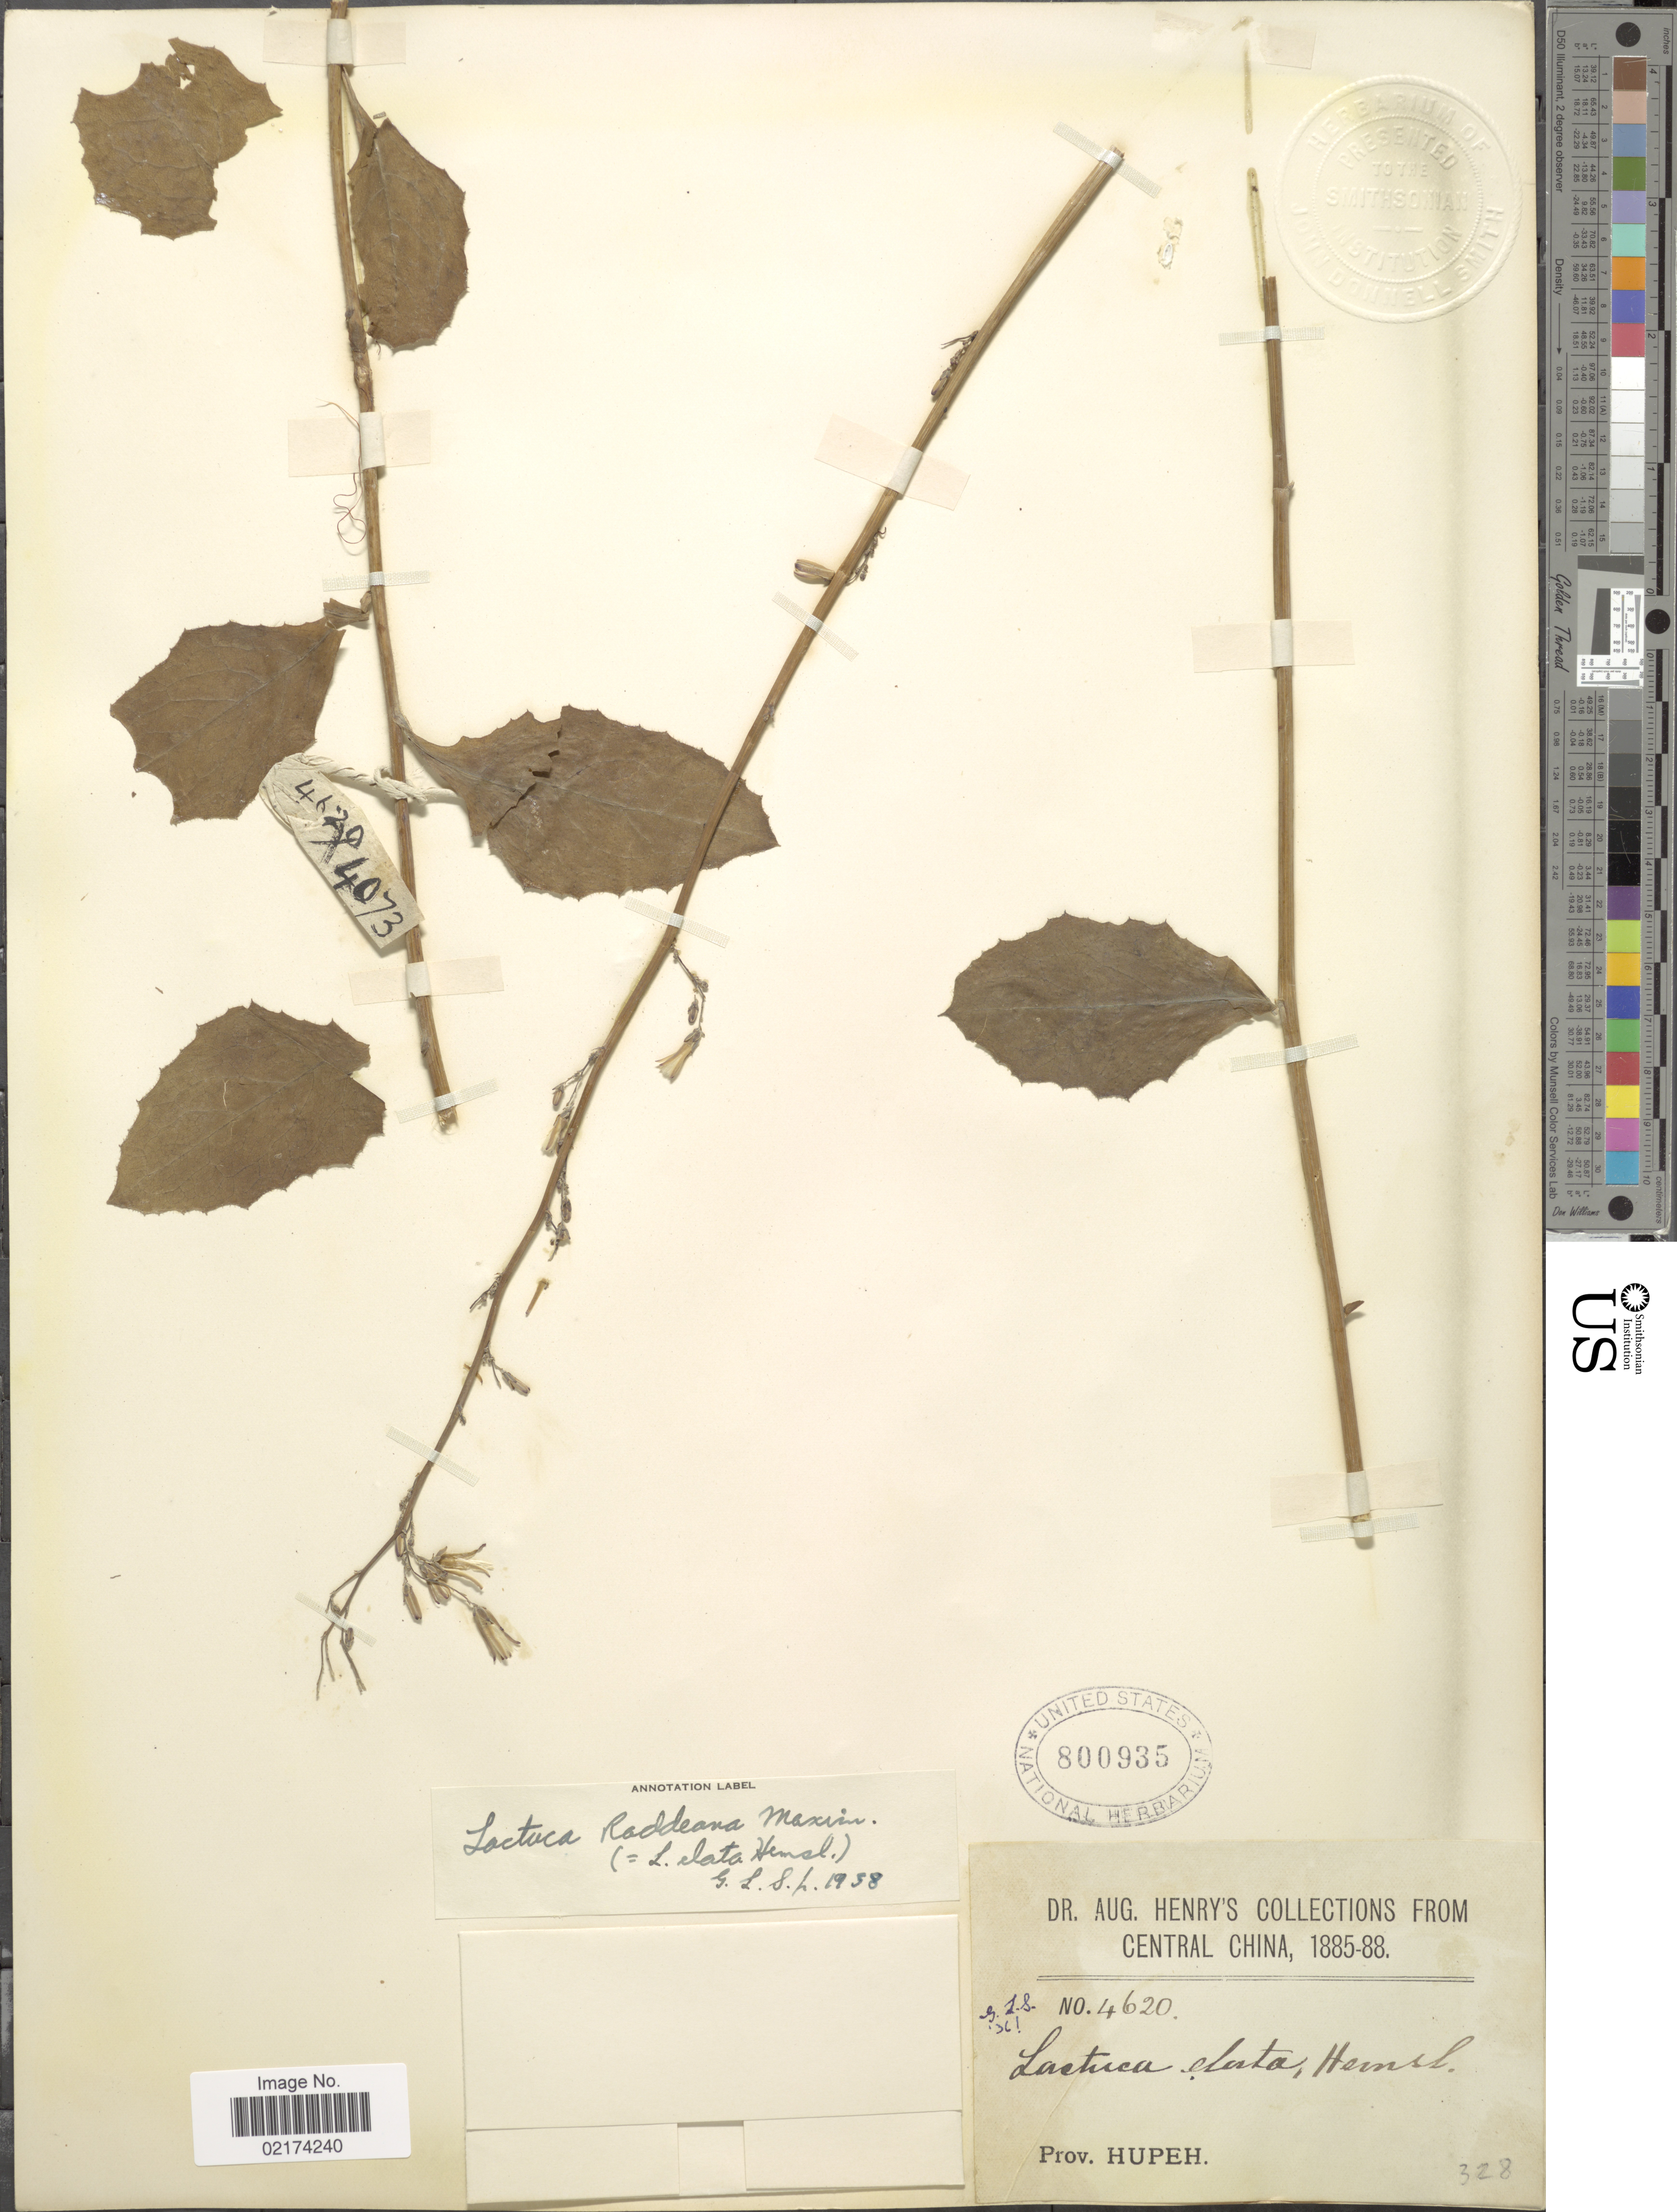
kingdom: Plantae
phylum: Tracheophyta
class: Magnoliopsida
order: Asterales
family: Asteraceae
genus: Lactuca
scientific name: Lactuca raddeana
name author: Maxim.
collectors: A. Henry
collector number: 4620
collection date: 1885/1888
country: China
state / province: Hubei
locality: Central China, Prov. Hupeh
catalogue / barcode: US 800935